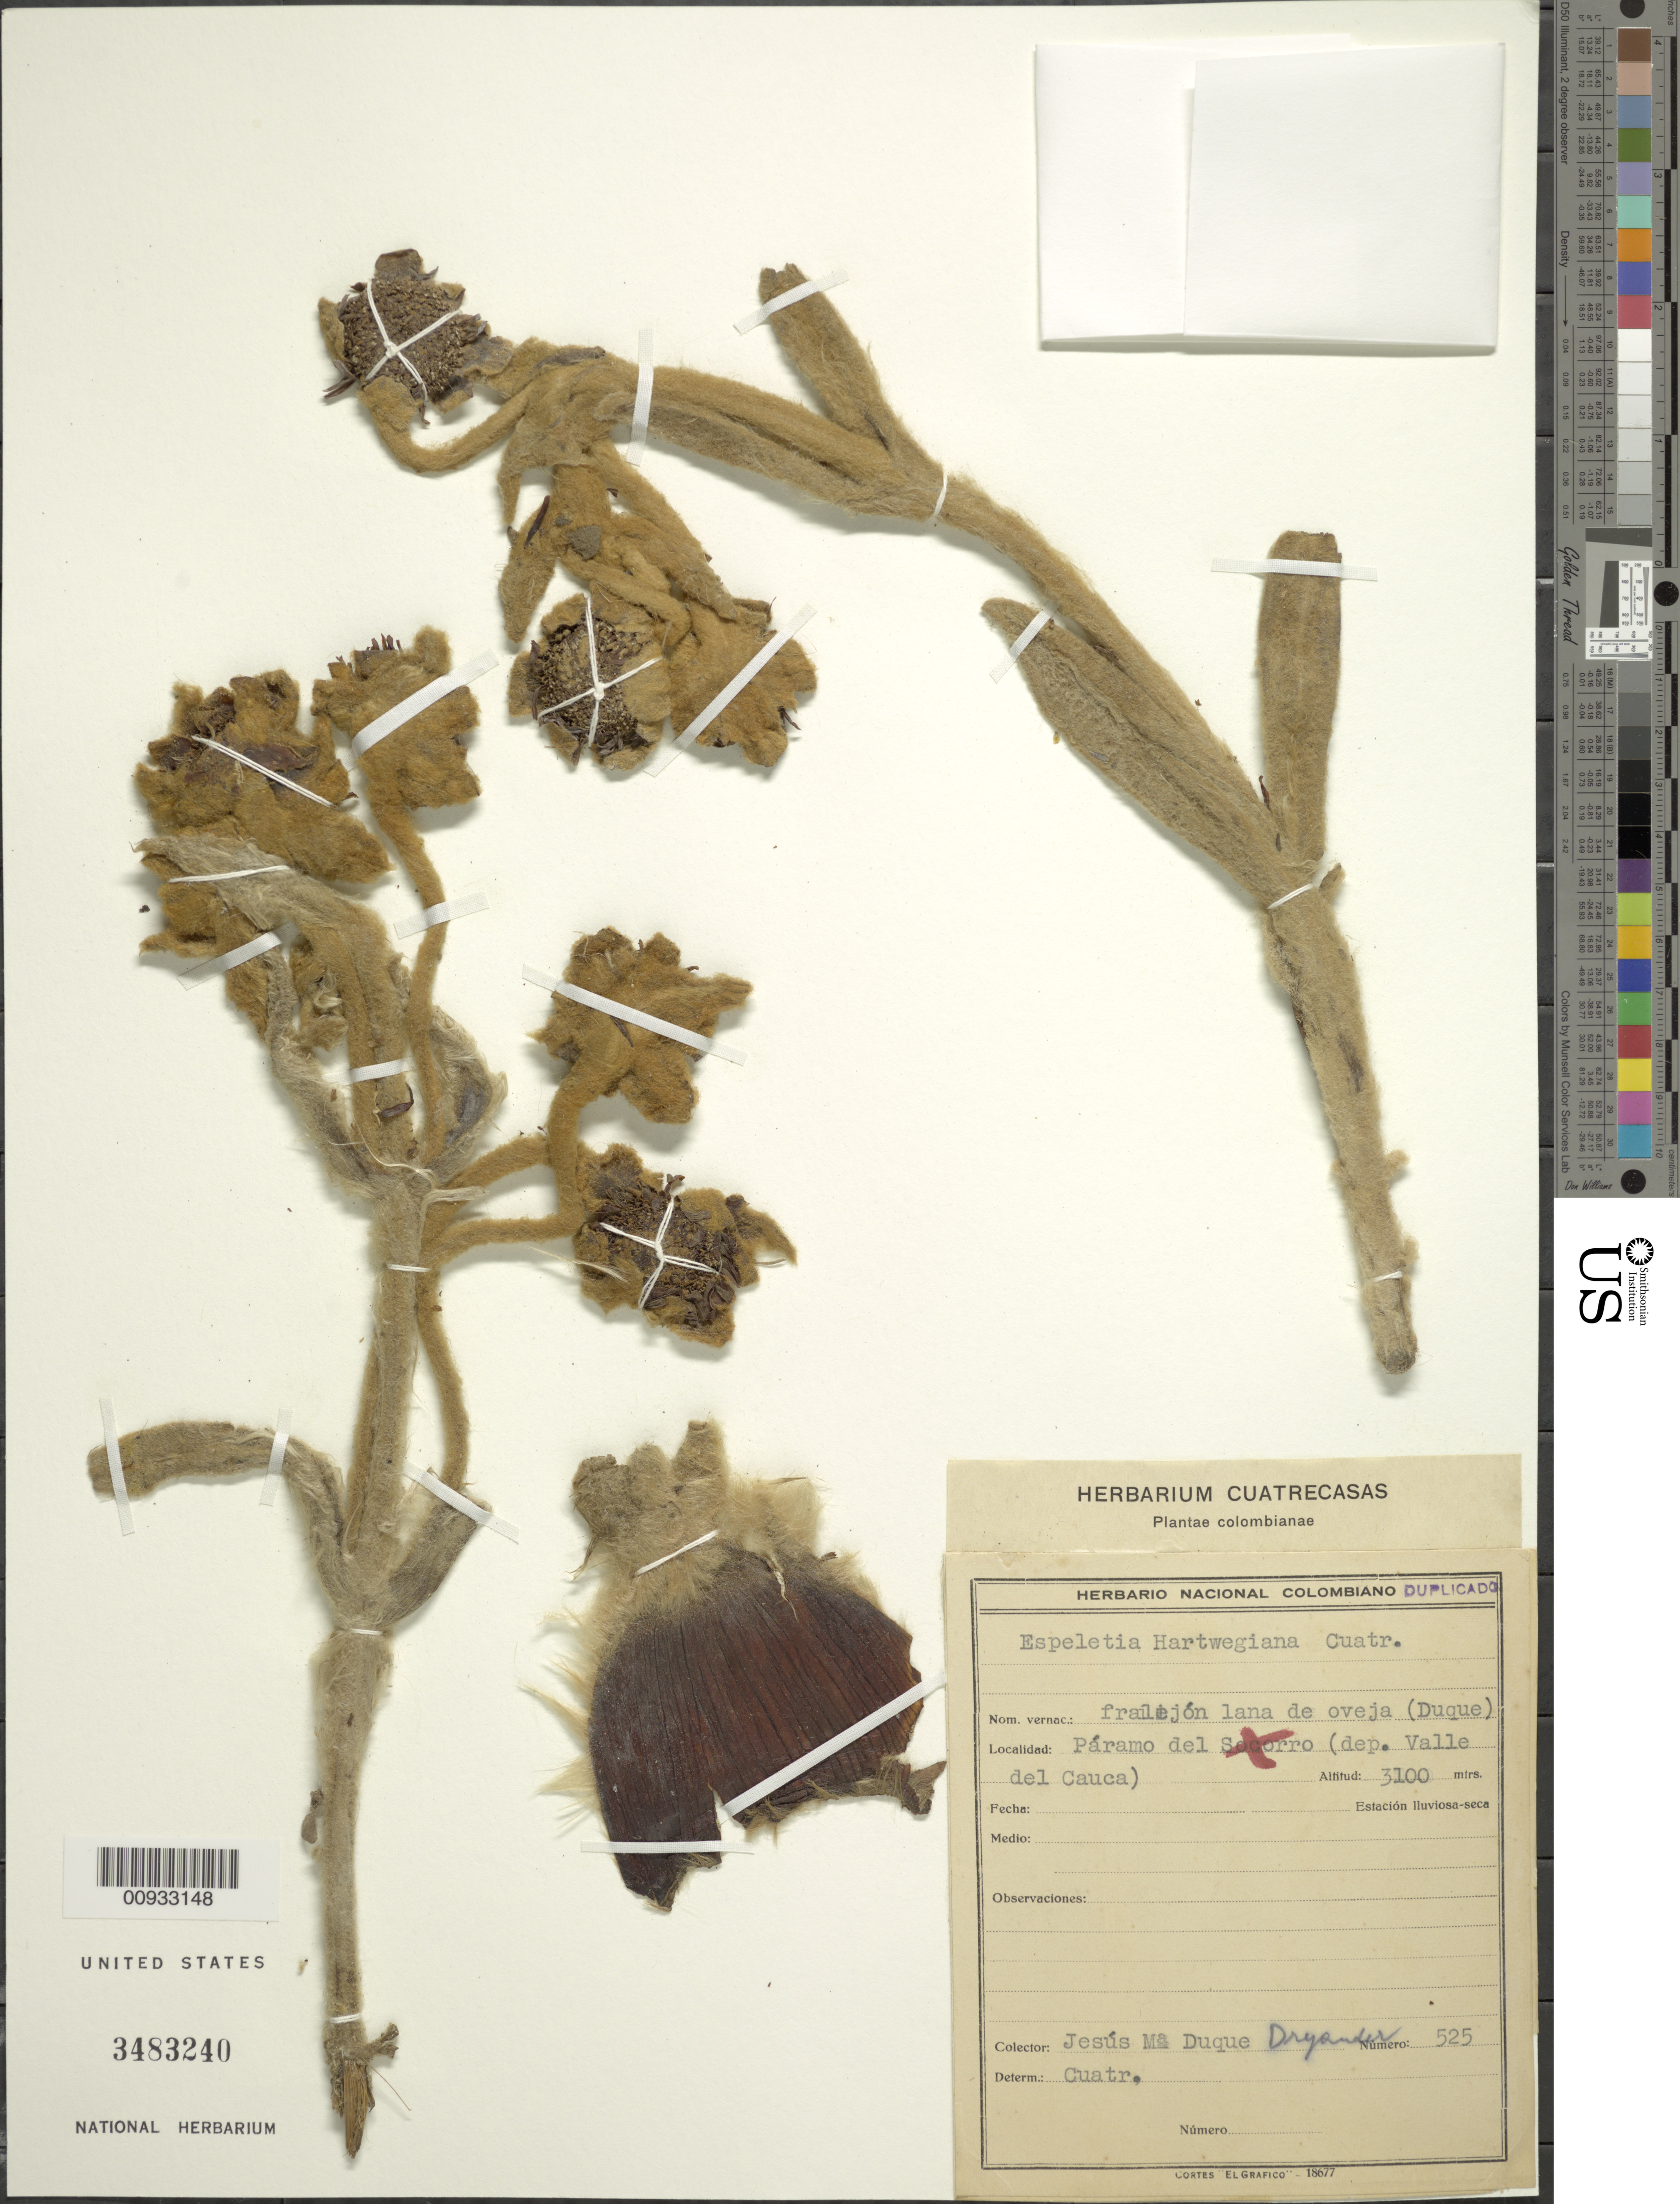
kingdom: Plantae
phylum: Tracheophyta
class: Magnoliopsida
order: Asterales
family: Asteraceae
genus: Espeletia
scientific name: Espeletia hartwegiana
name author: Sch. Bip. ex Cuatrec.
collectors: J. Duque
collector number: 525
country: Colombia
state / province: Valle del Cauca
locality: Paramo del (dep. Valle del Cauca).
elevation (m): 3100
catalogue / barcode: US 3483240